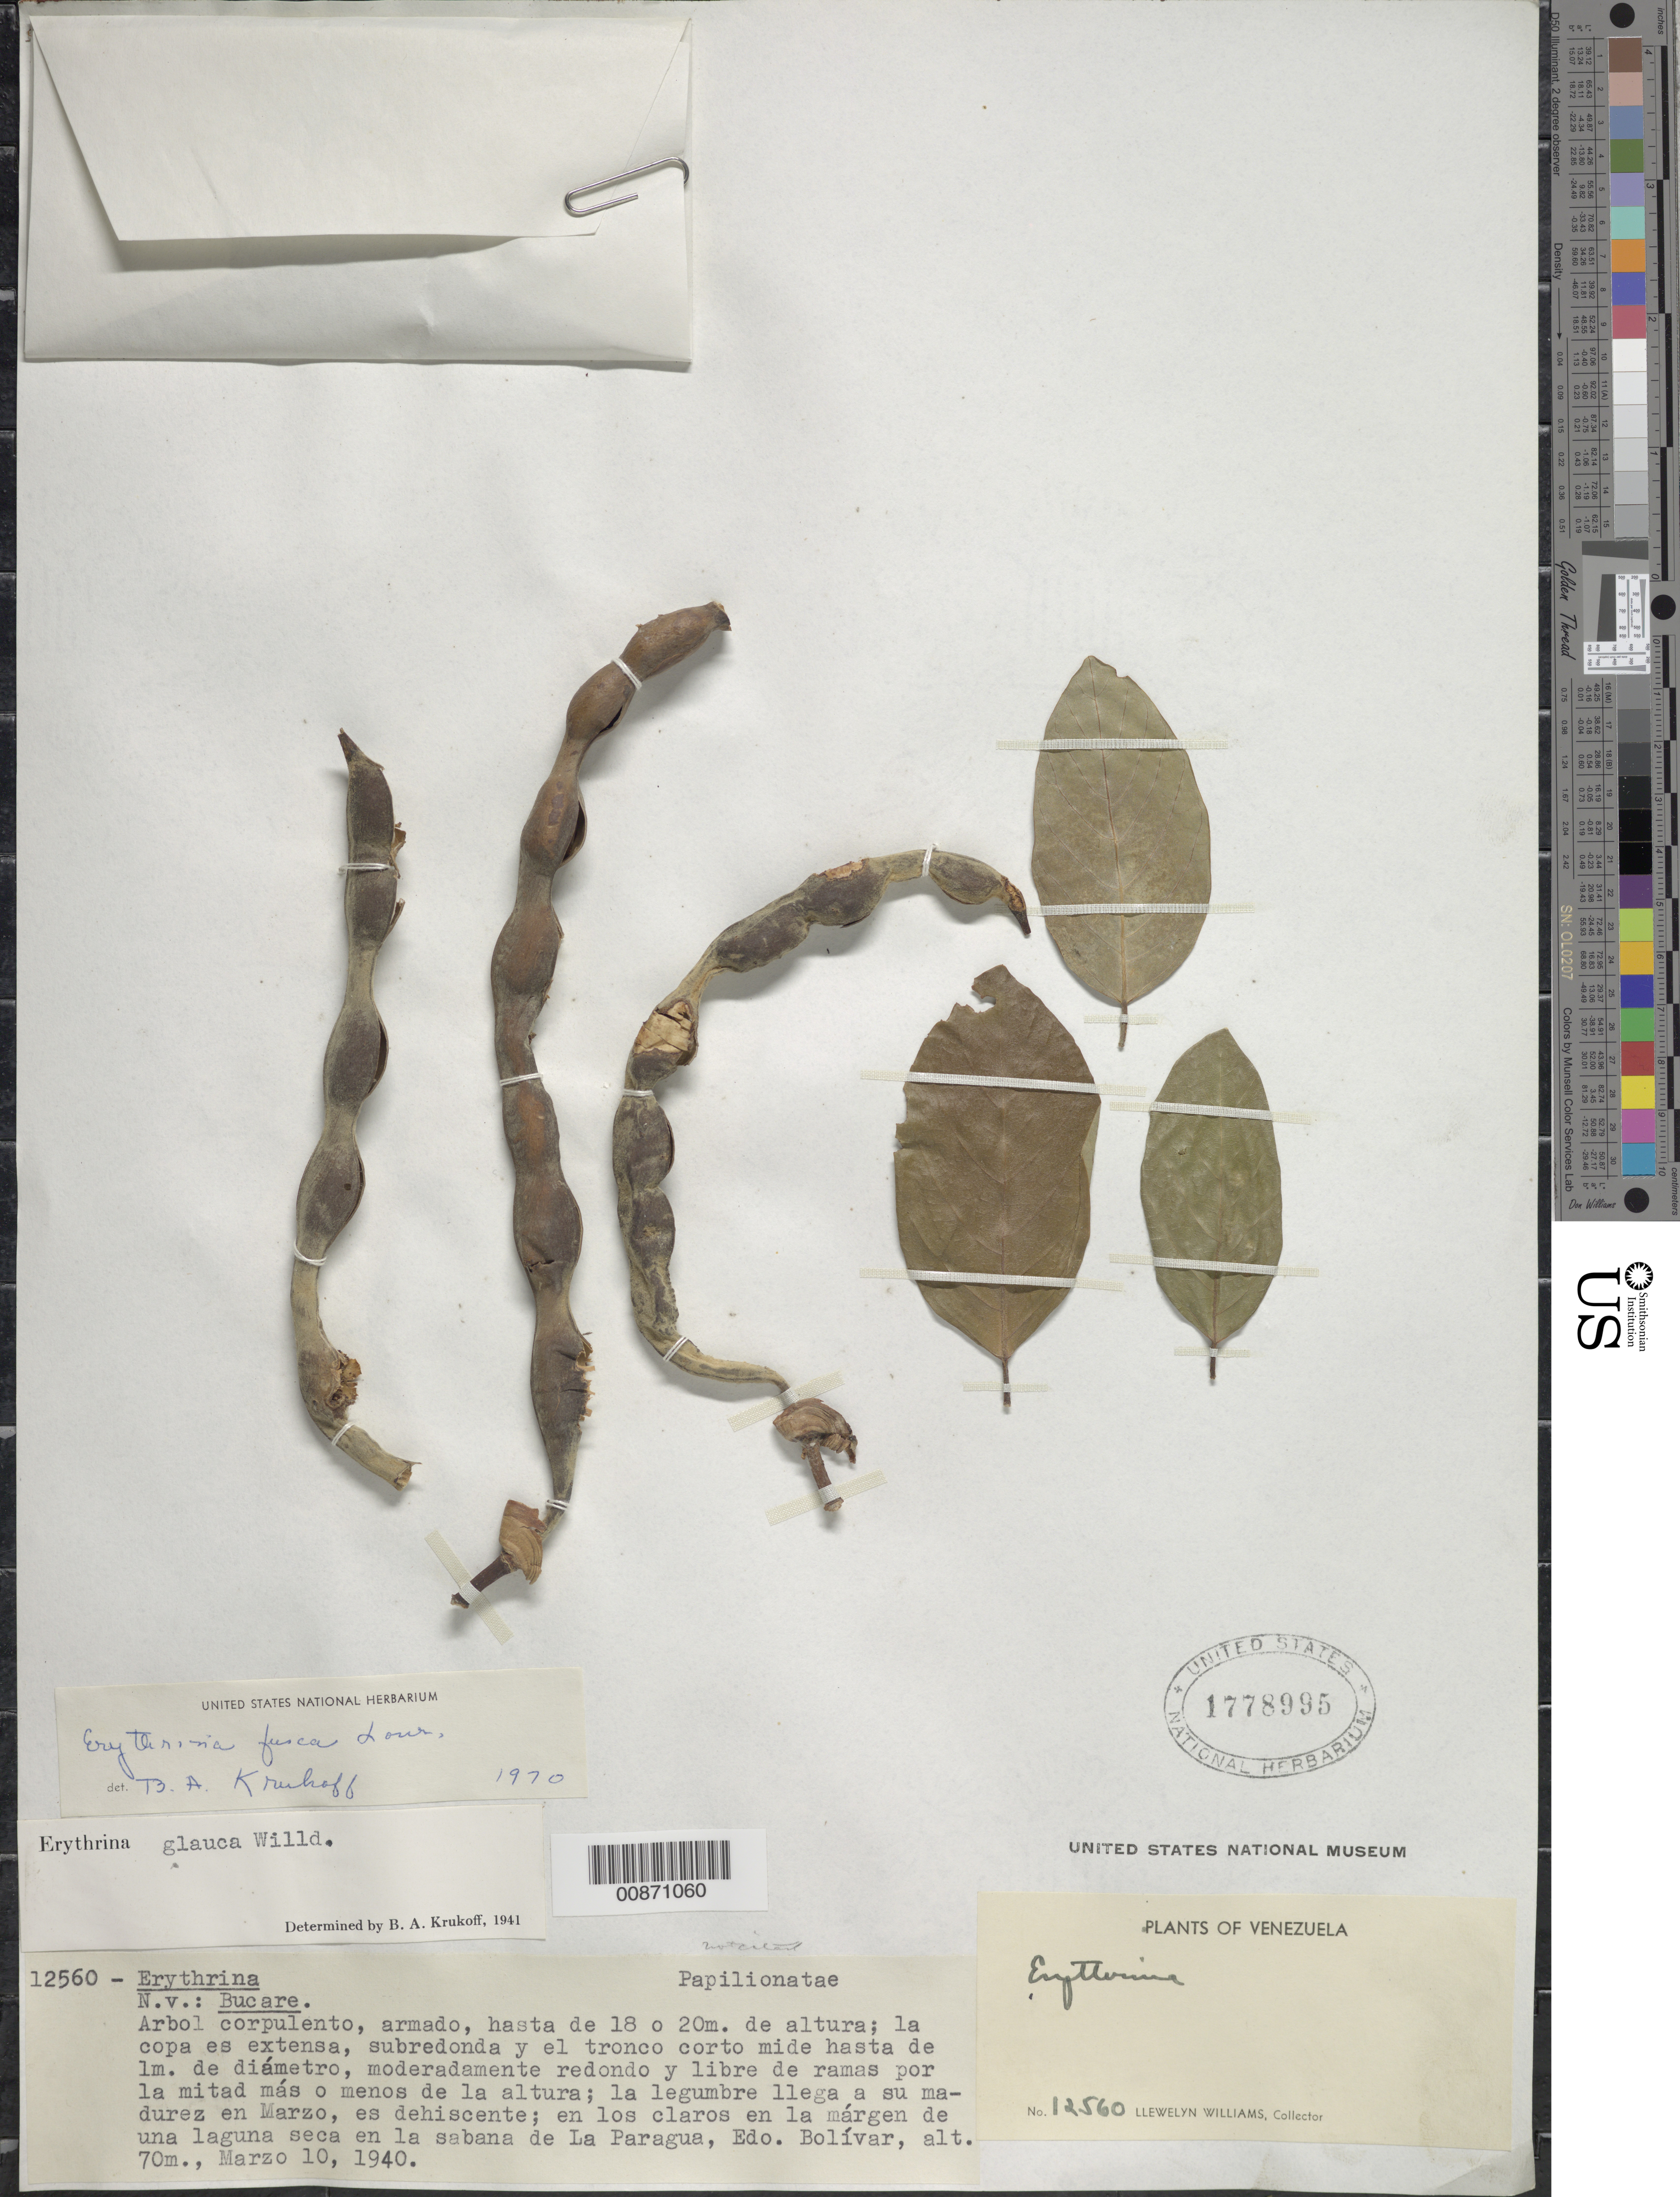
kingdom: Plantae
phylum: Tracheophyta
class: Magnoliopsida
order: Fabales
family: Fabaceae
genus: Erythrina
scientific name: Erythrina fusca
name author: Lour.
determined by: Kruhoff, A.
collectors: Ll. Williams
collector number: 12560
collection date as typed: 10-Mar-40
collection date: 1940-03-10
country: Venezuela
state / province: Bolívar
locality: La Paragua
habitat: En los claros en la margen de una laguna seca en la sabana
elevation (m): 70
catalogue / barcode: US 1778995